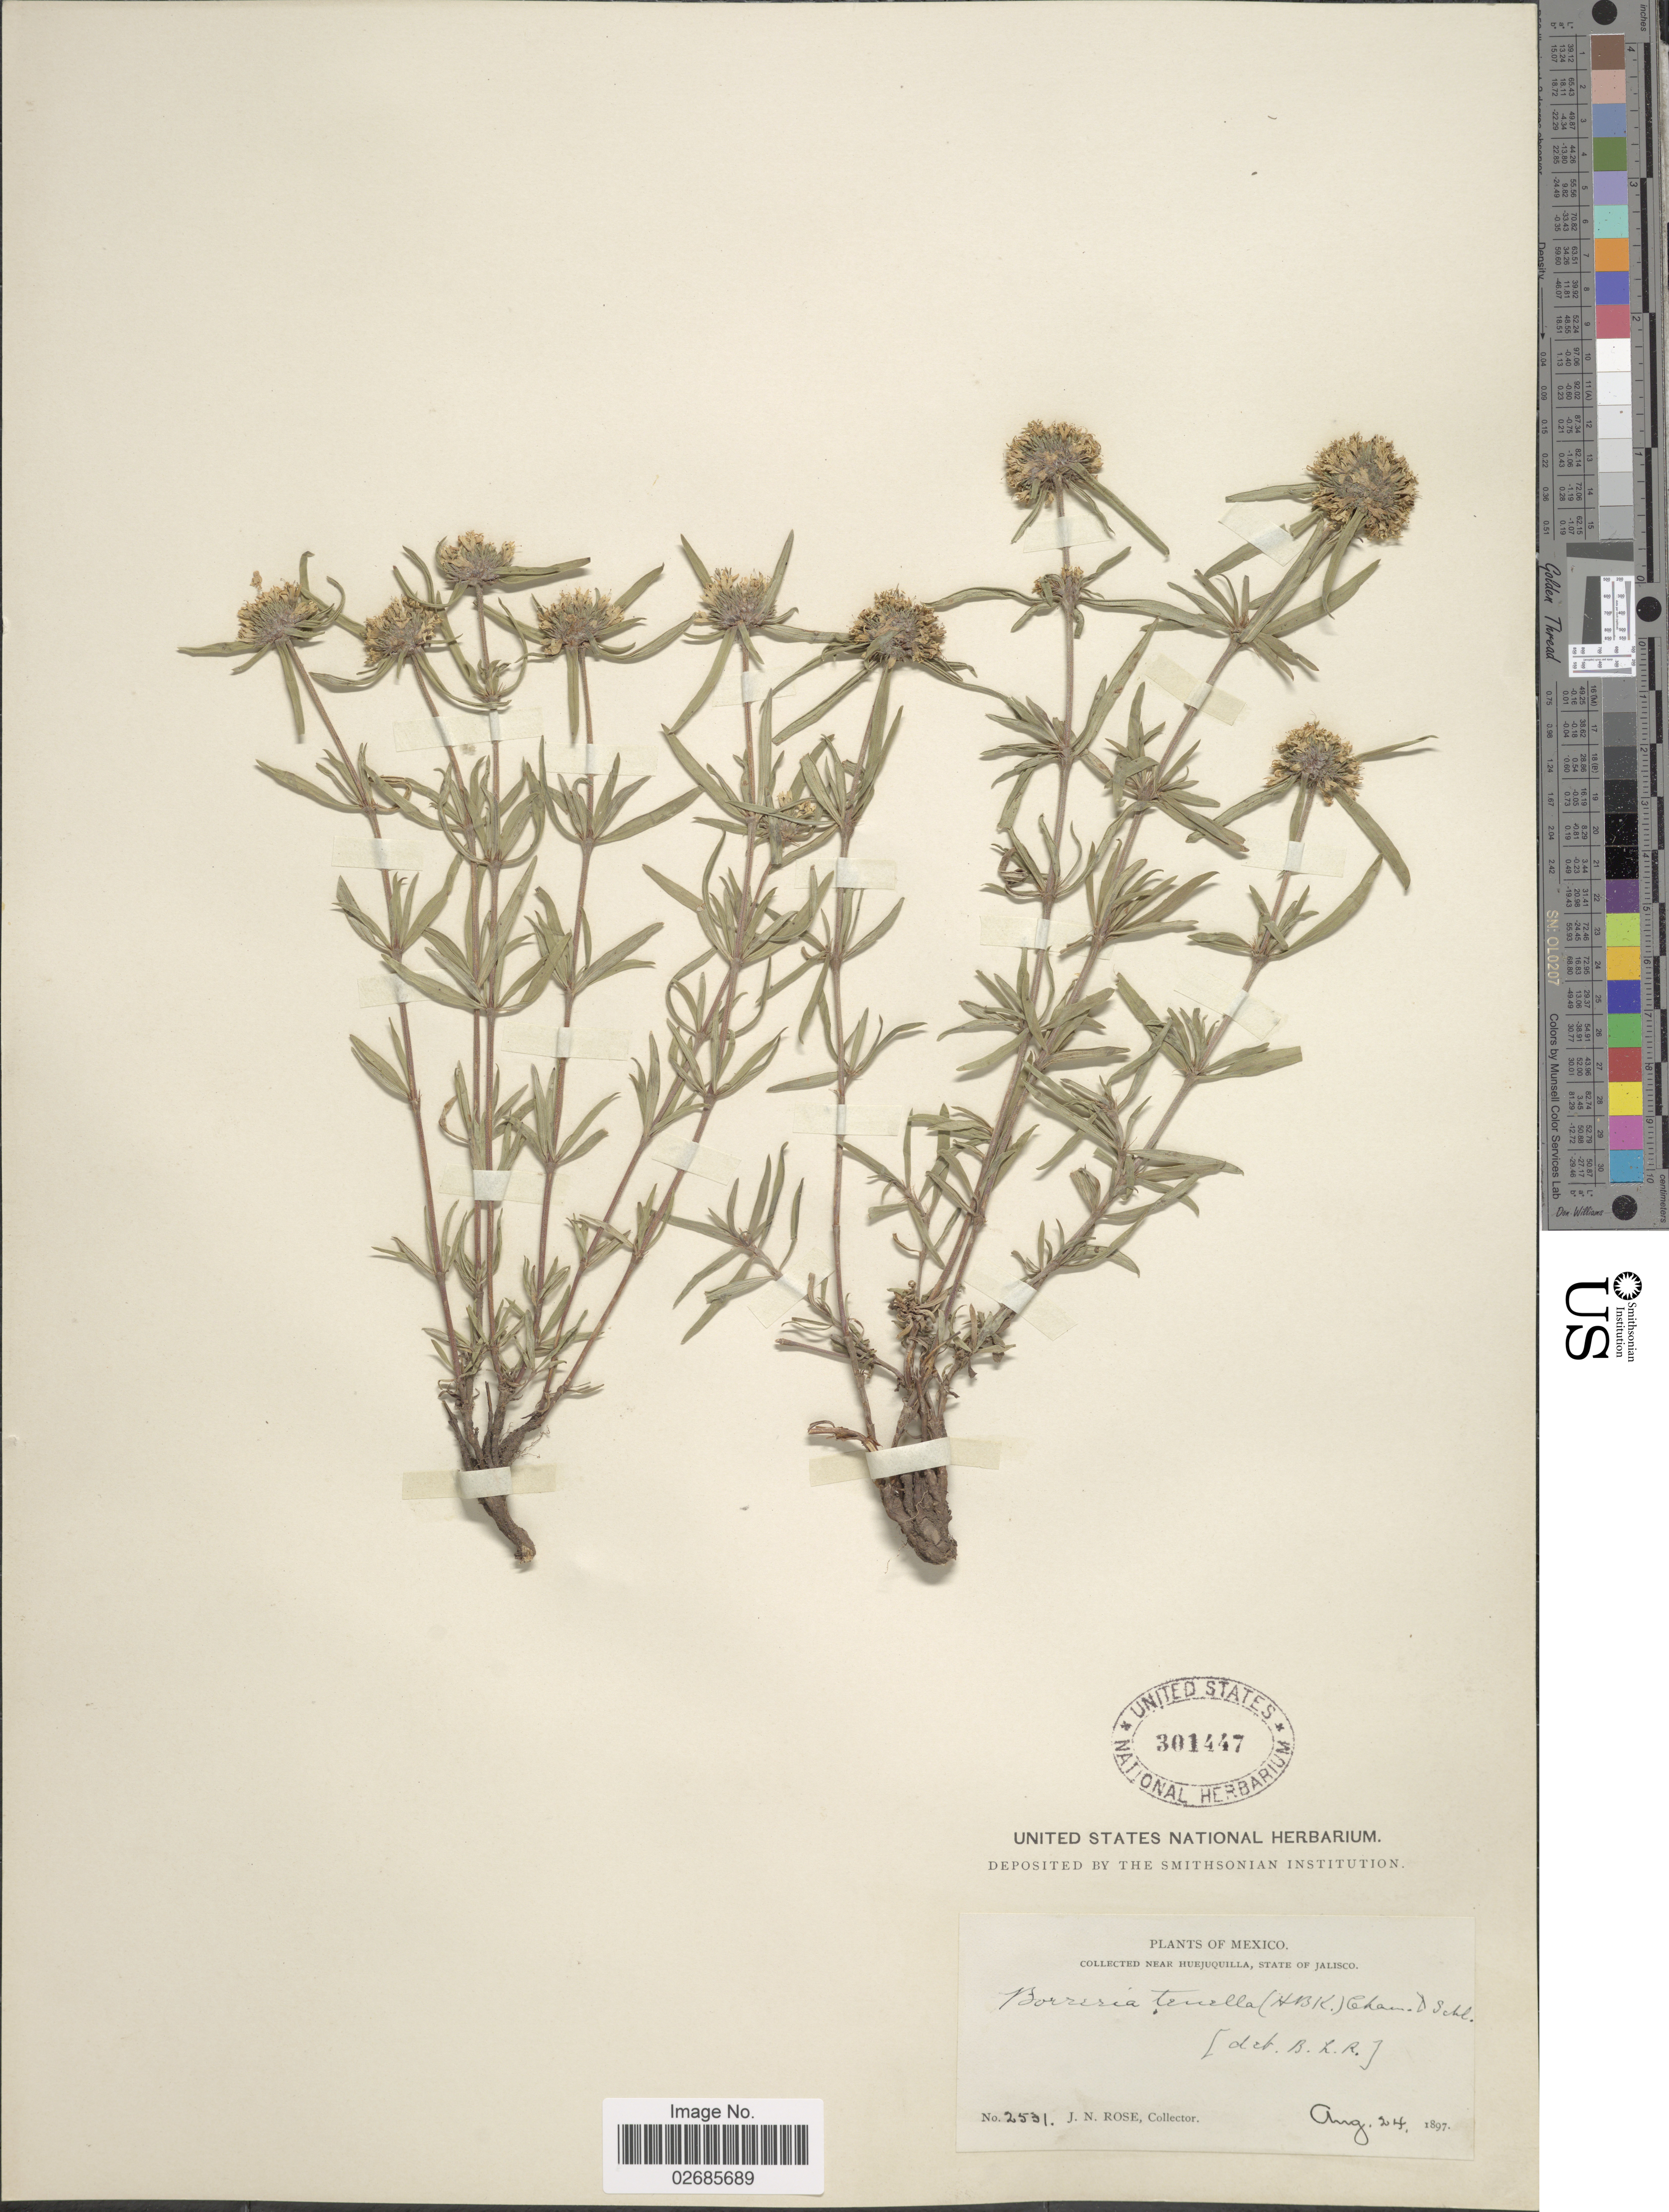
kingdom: Plantae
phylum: Tracheophyta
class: Magnoliopsida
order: Gentianales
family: Rubiaceae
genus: Borreria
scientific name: Borreria suaveolens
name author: G. Mey.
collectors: J. N. Rose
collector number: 2531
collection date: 1897-08-24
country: Mexico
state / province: Jalisco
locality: Near Huejuquilla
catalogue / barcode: US 301447